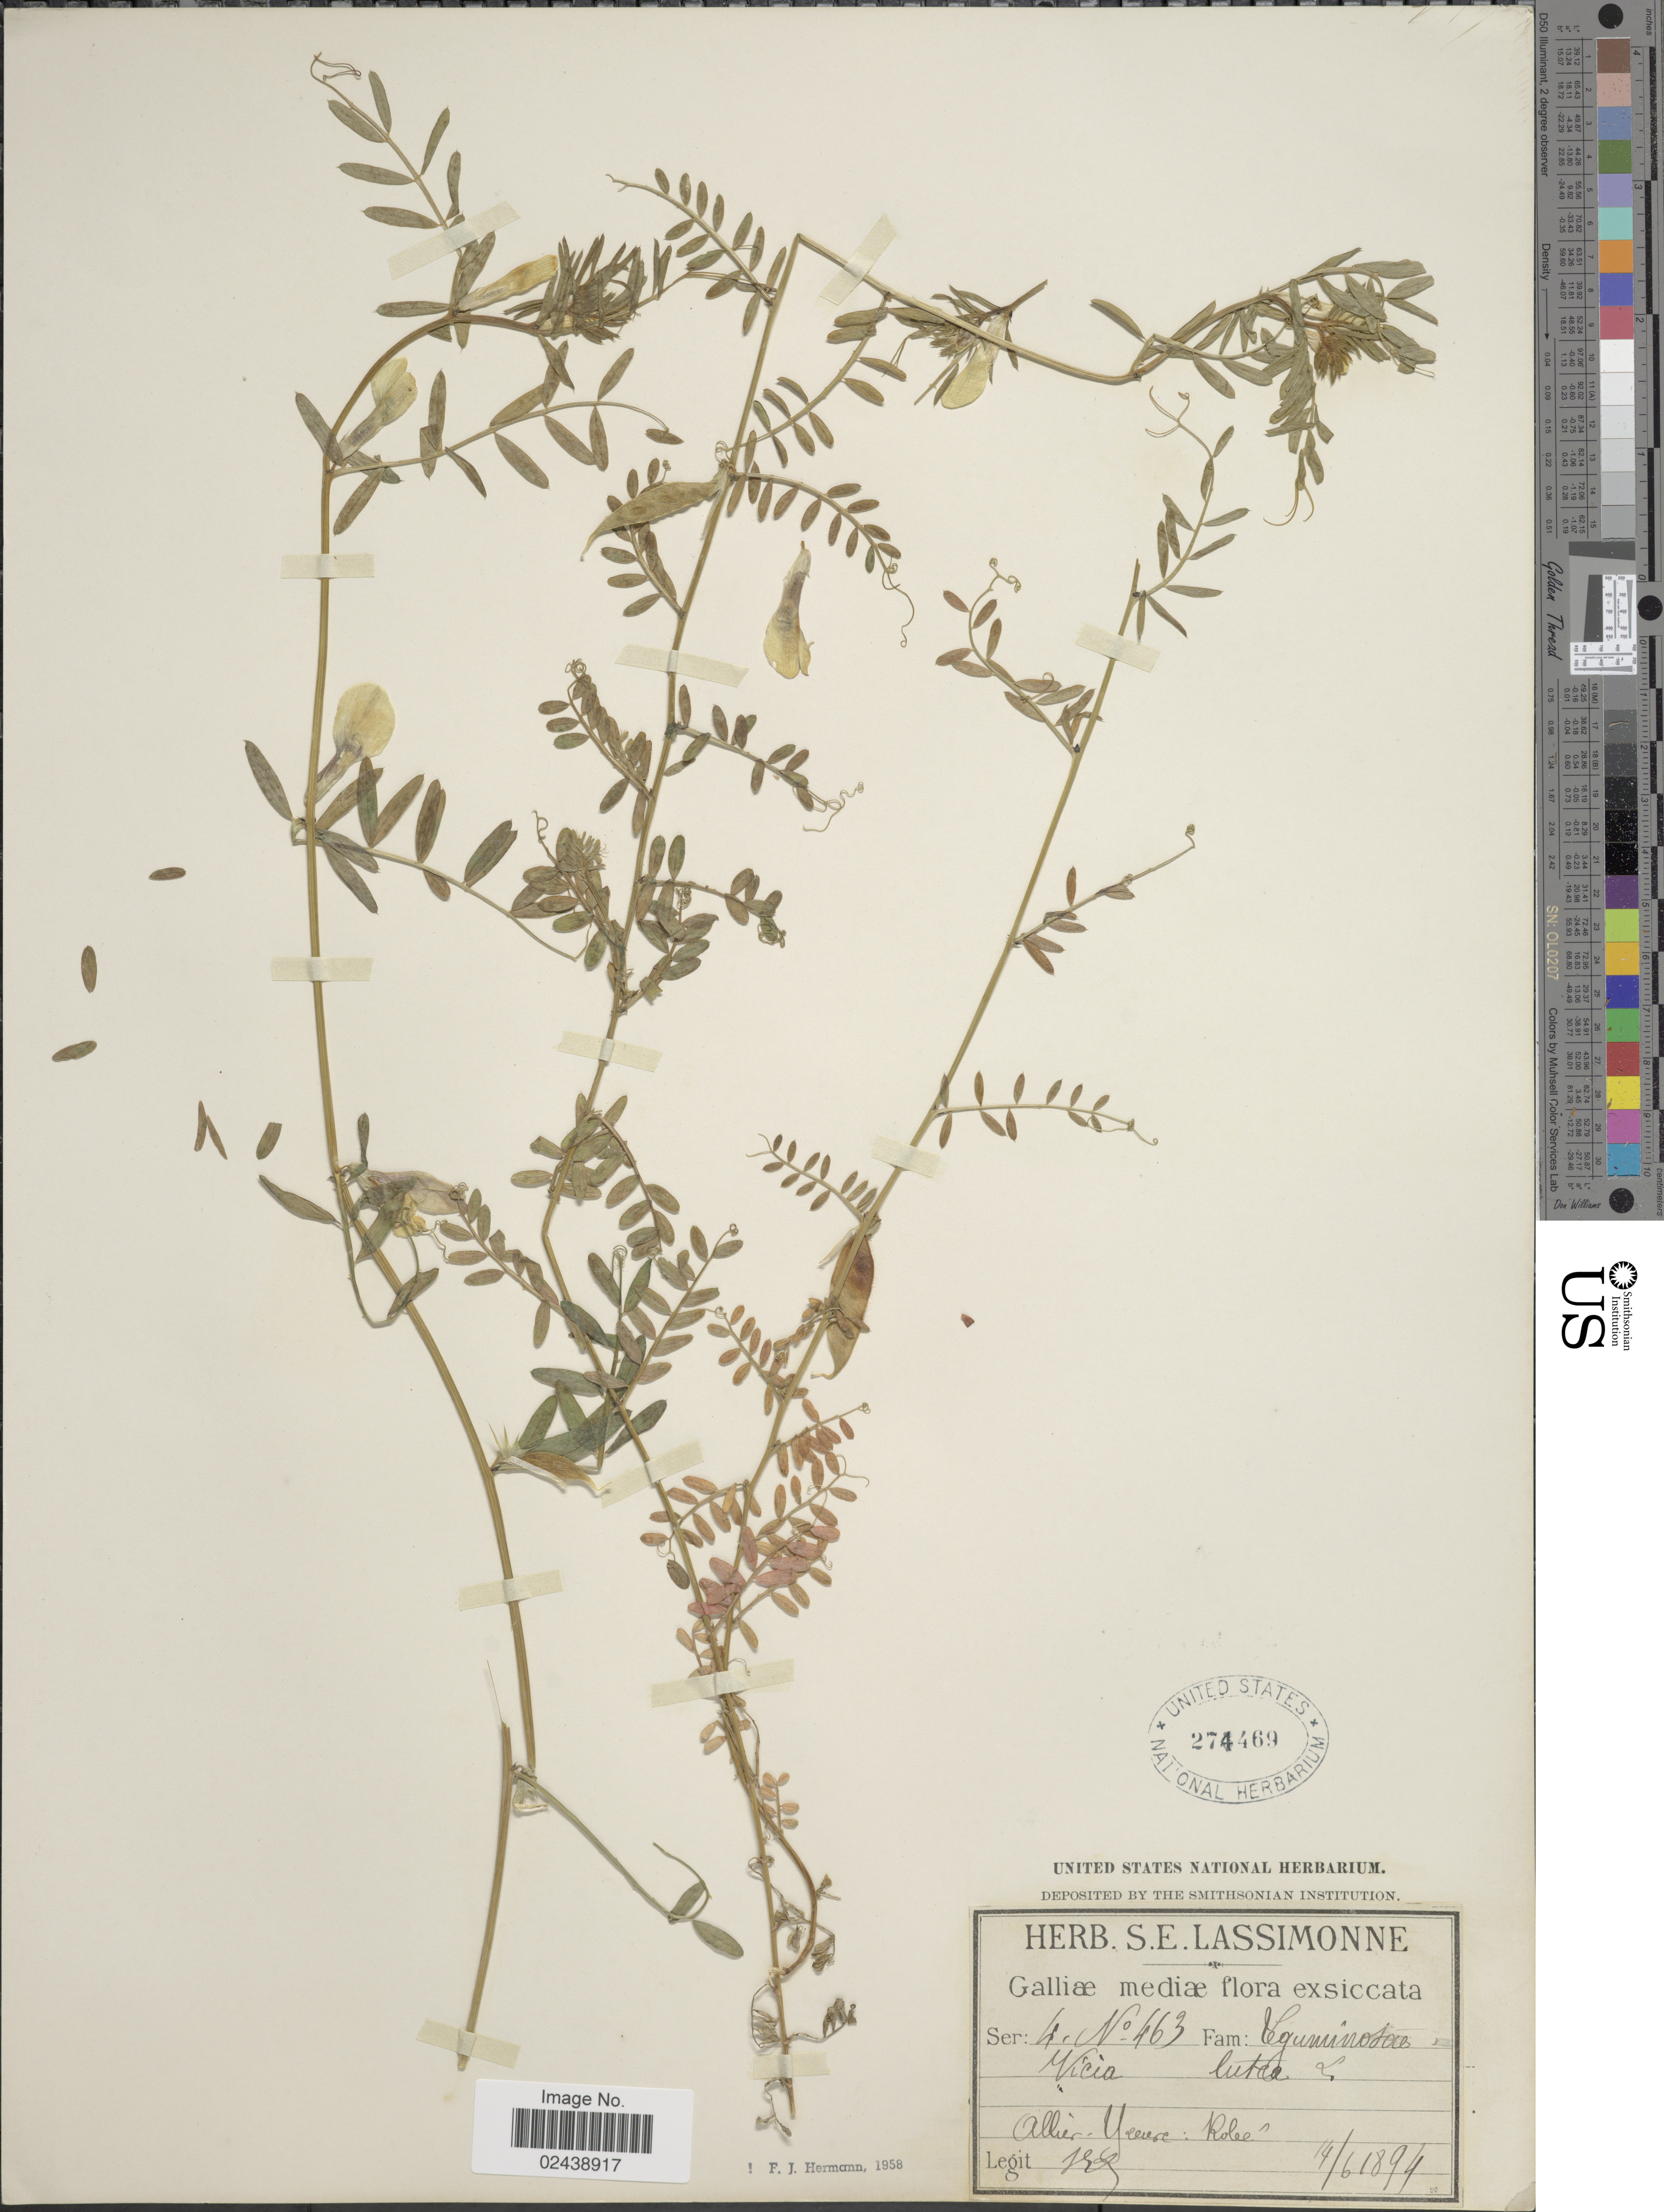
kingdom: Plantae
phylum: Tracheophyta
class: Magnoliopsida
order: Fabales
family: Fabaceae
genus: Vicia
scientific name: Vicia lutea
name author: L.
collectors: S. Lassimonne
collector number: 463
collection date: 1894-06-14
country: France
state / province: Auvergne-Rhône-Alpes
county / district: Allier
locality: Galliæ mediæ [Central France]. Allier - Yseure [Yzeure]: Robé.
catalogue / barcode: US 274469